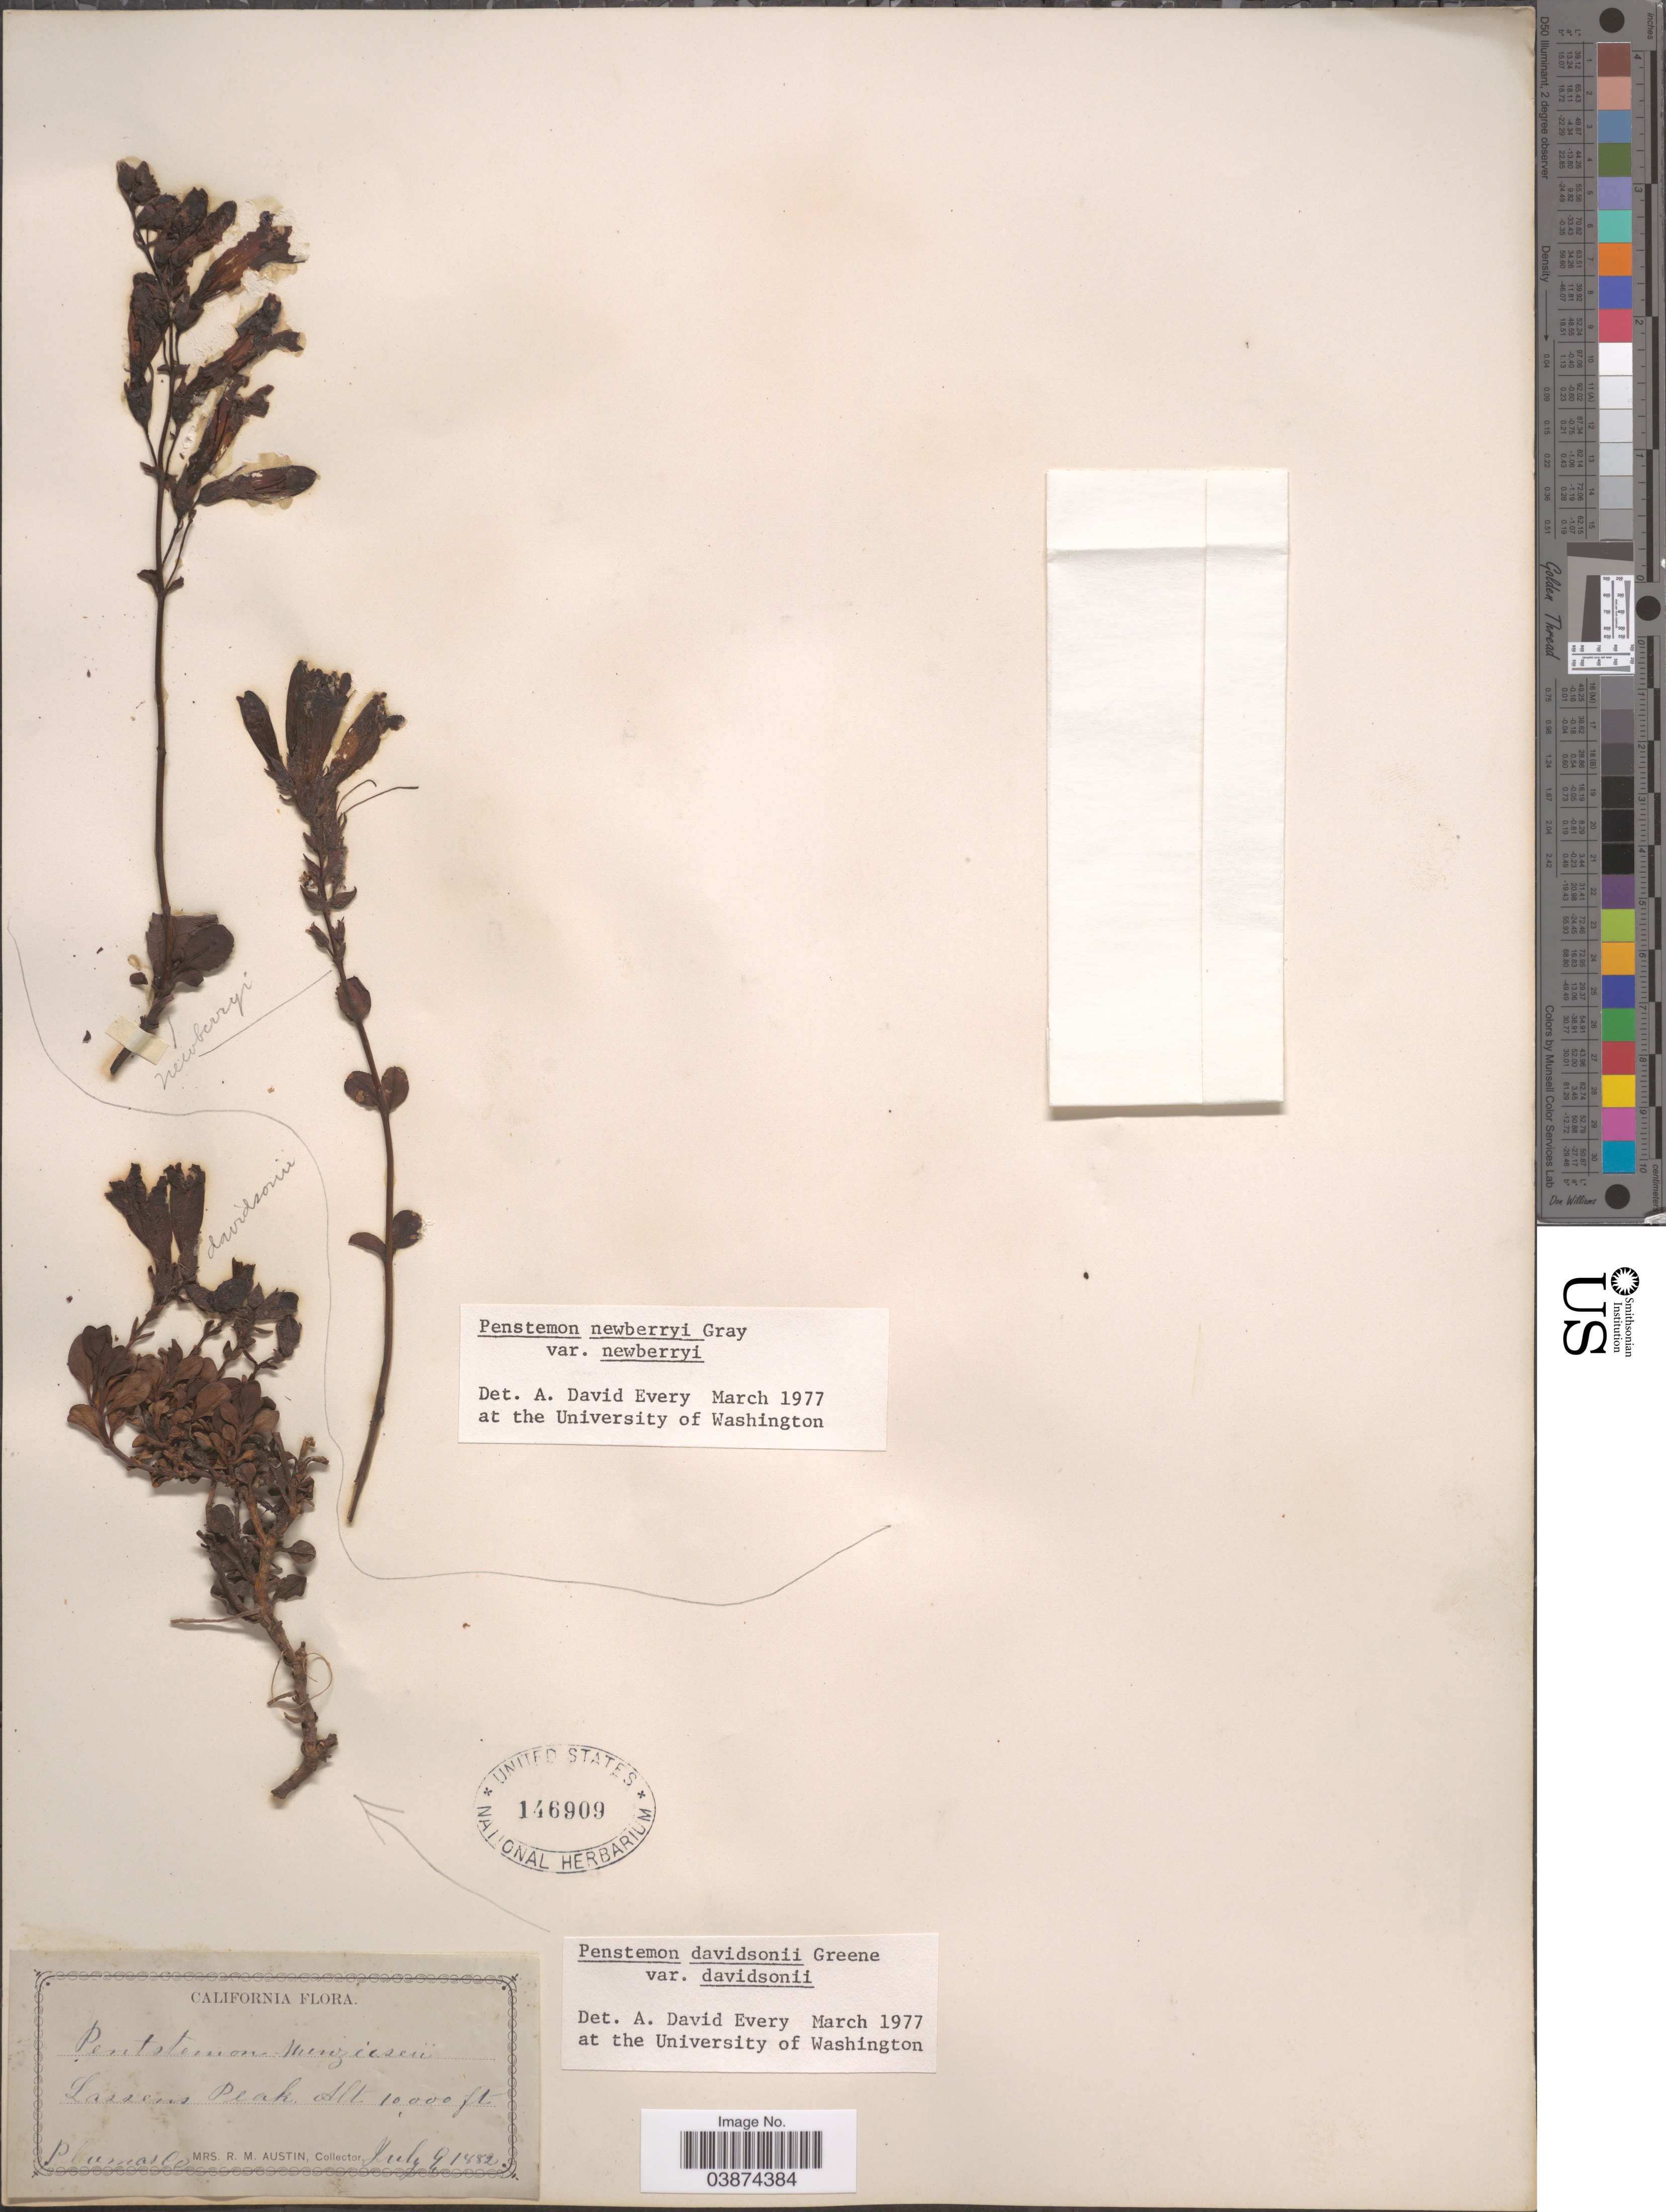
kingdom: Plantae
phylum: Tracheophyta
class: Magnoliopsida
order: Lamiales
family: Plantaginaceae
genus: Penstemon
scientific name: Penstemon davidsonii var. davidsonii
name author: Greene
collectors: R. Austin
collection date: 1882-07-09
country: United States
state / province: California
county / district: Plumas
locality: Lassens Peak. Plumas Co.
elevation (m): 3048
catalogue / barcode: US 146909